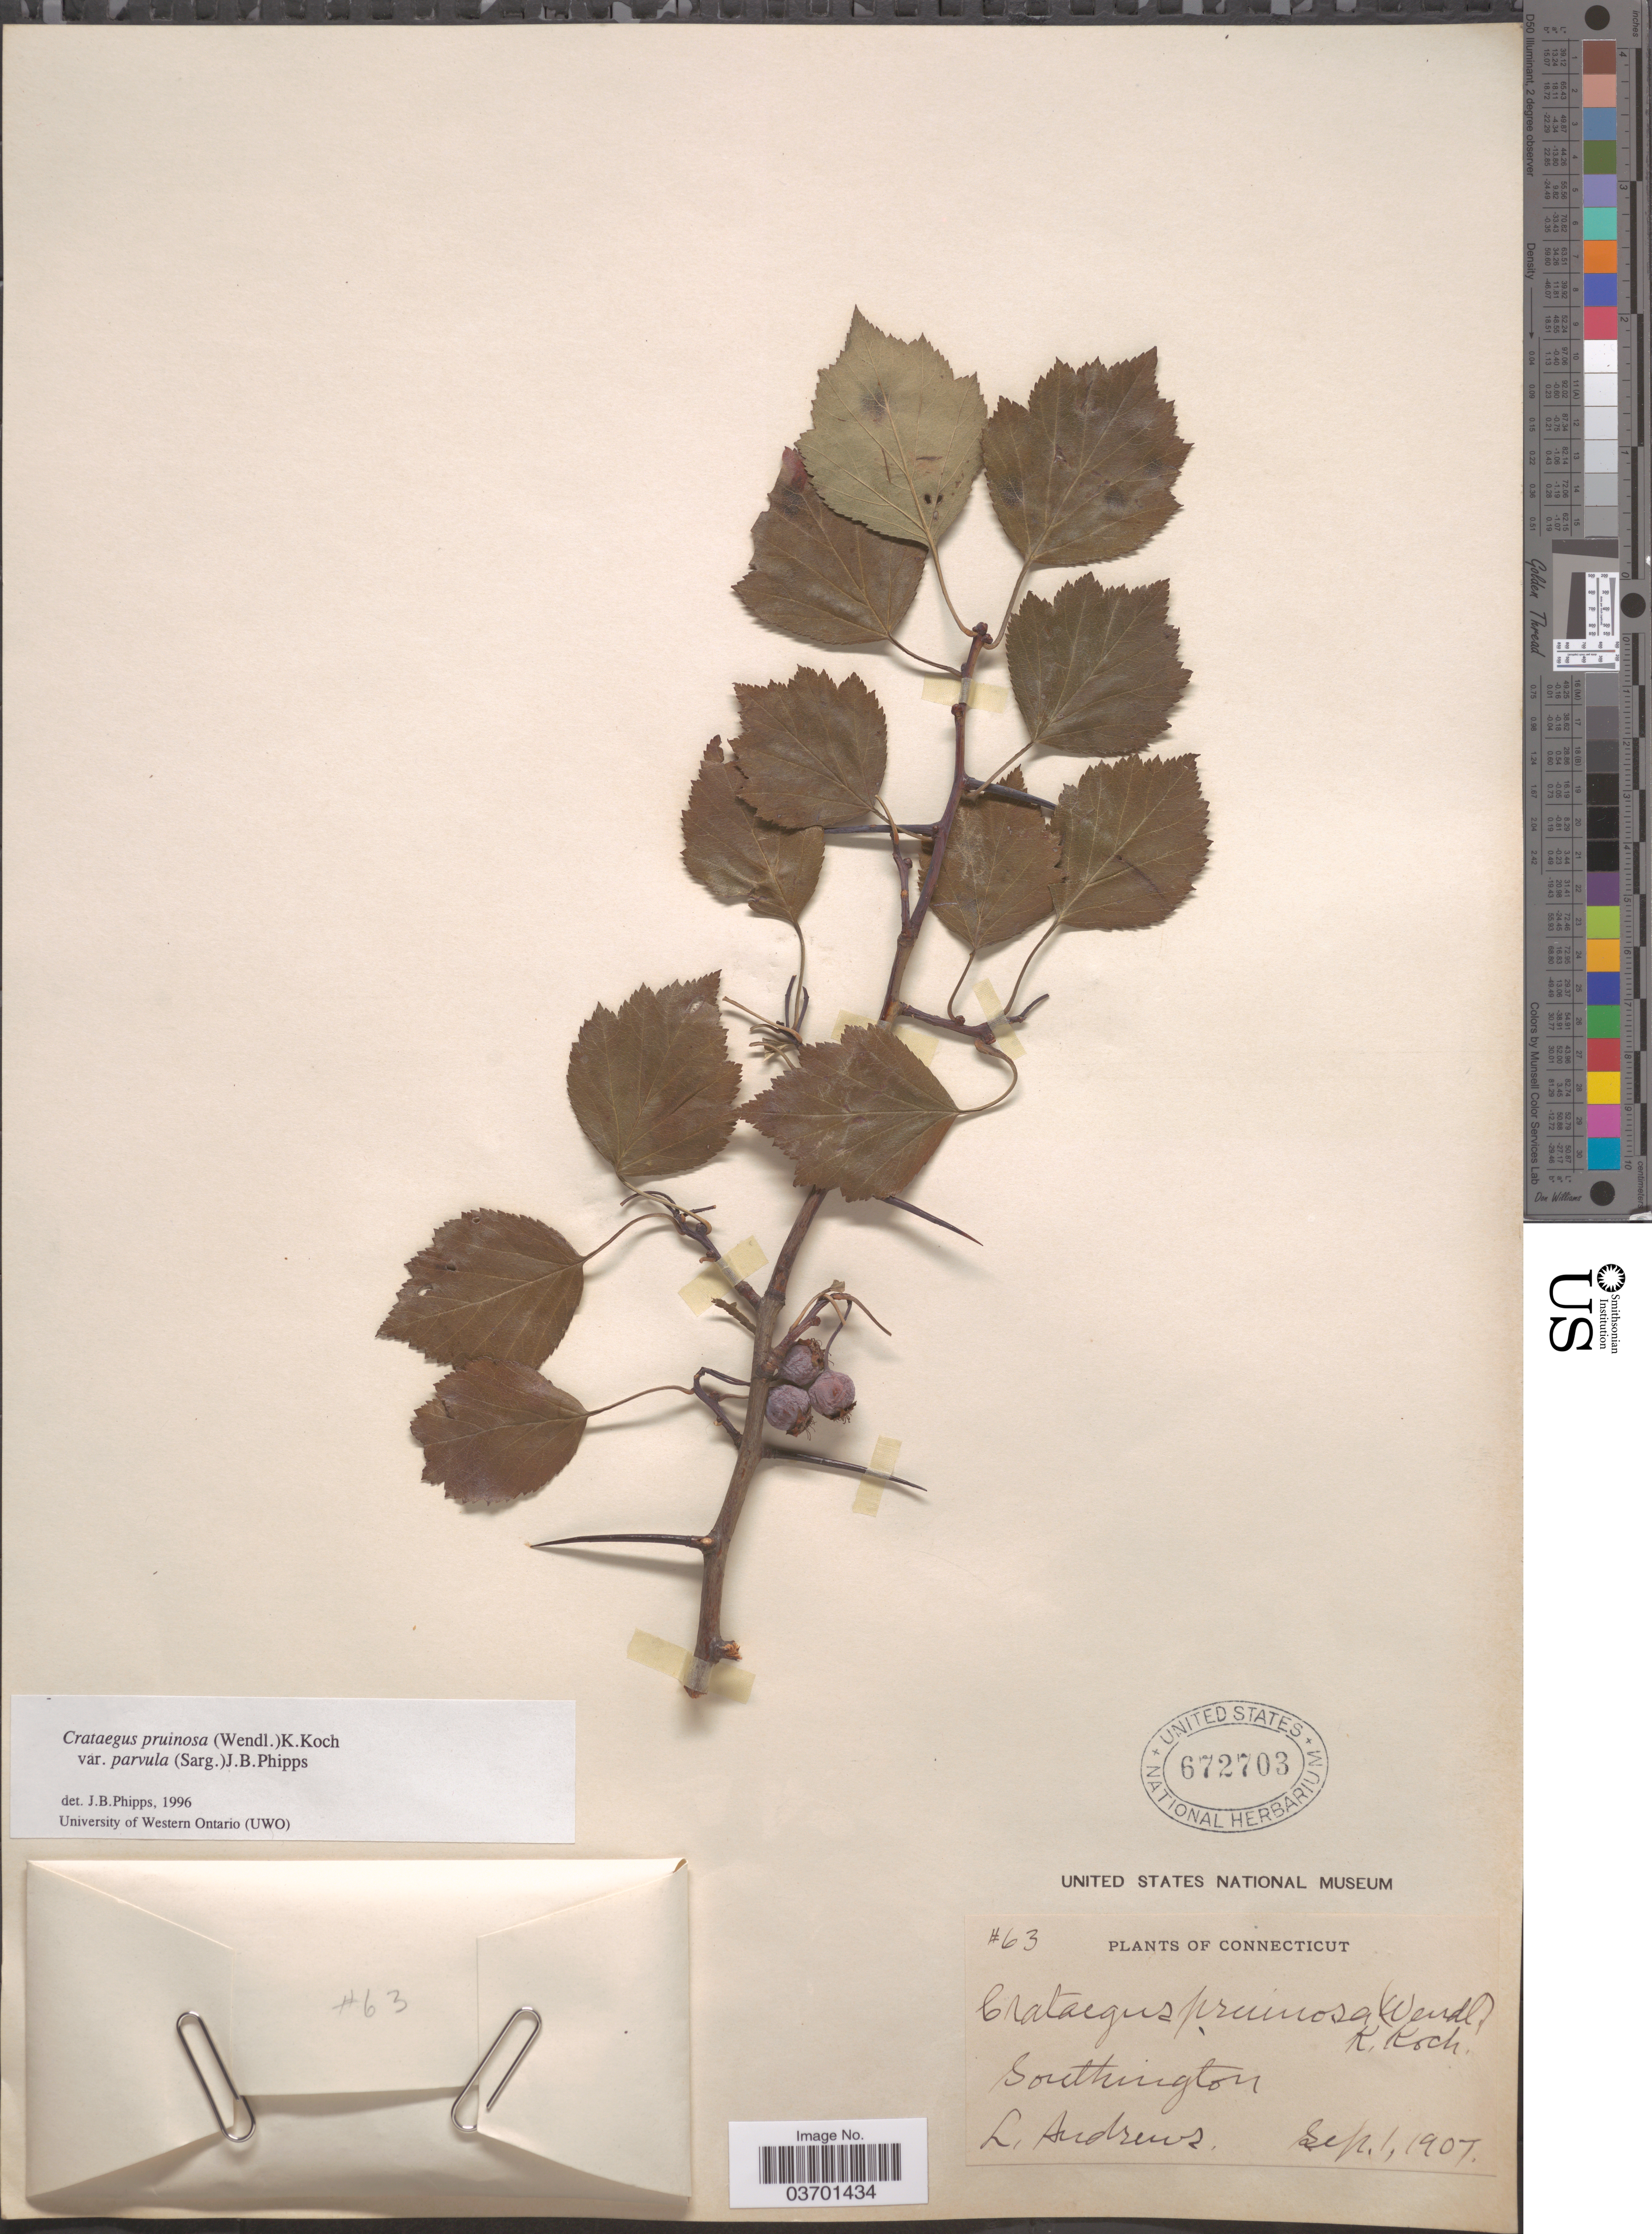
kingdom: Plantae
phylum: Tracheophyta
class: Magnoliopsida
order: Rosales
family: Rosaceae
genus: Crataegus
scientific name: Crataegus pruinosa var. parvula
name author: (Sarg.) J.B. Phipps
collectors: L. Andrews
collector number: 63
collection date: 1907-09-01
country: United States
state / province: Connecticut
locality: Southington.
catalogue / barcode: US 672703